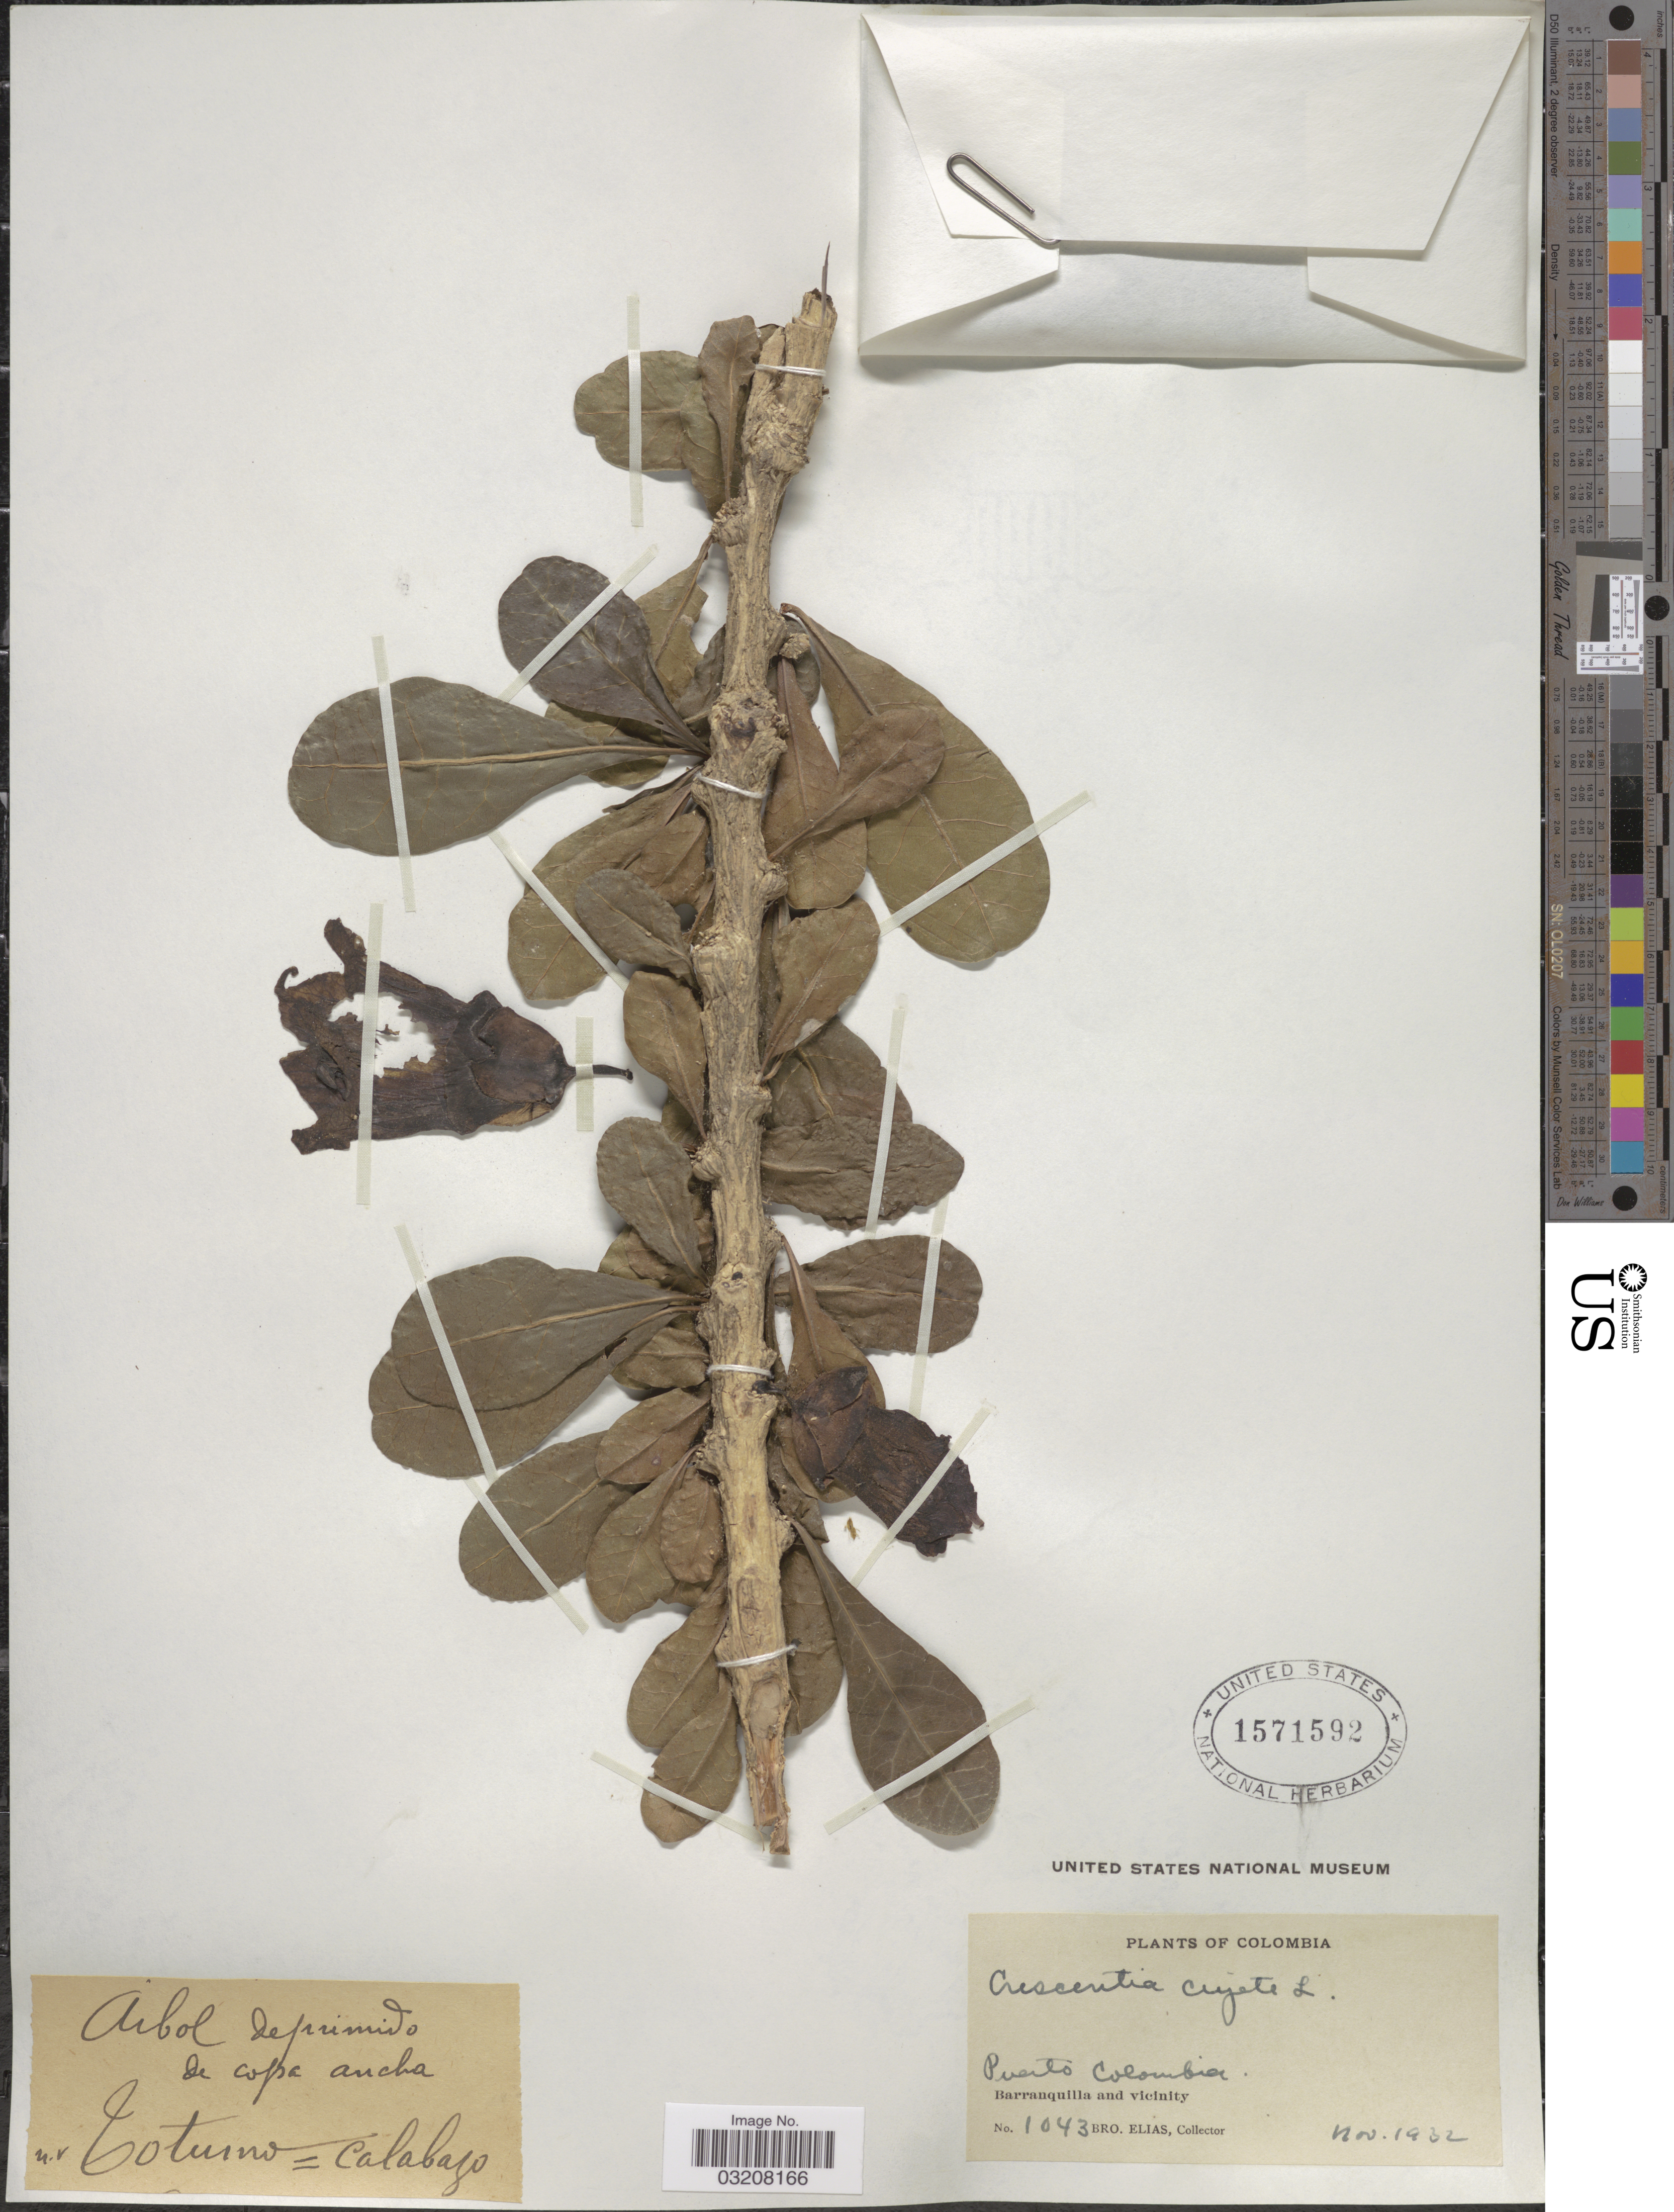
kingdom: Plantae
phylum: Tracheophyta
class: Magnoliopsida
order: Lamiales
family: Bignoniaceae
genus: Crescentia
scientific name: Crescentia cujete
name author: L.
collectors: Bro. Elias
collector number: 1043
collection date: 1932-11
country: Colombia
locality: Puerto Colombia. Barranquilla and vicinity.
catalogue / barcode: US 1571592